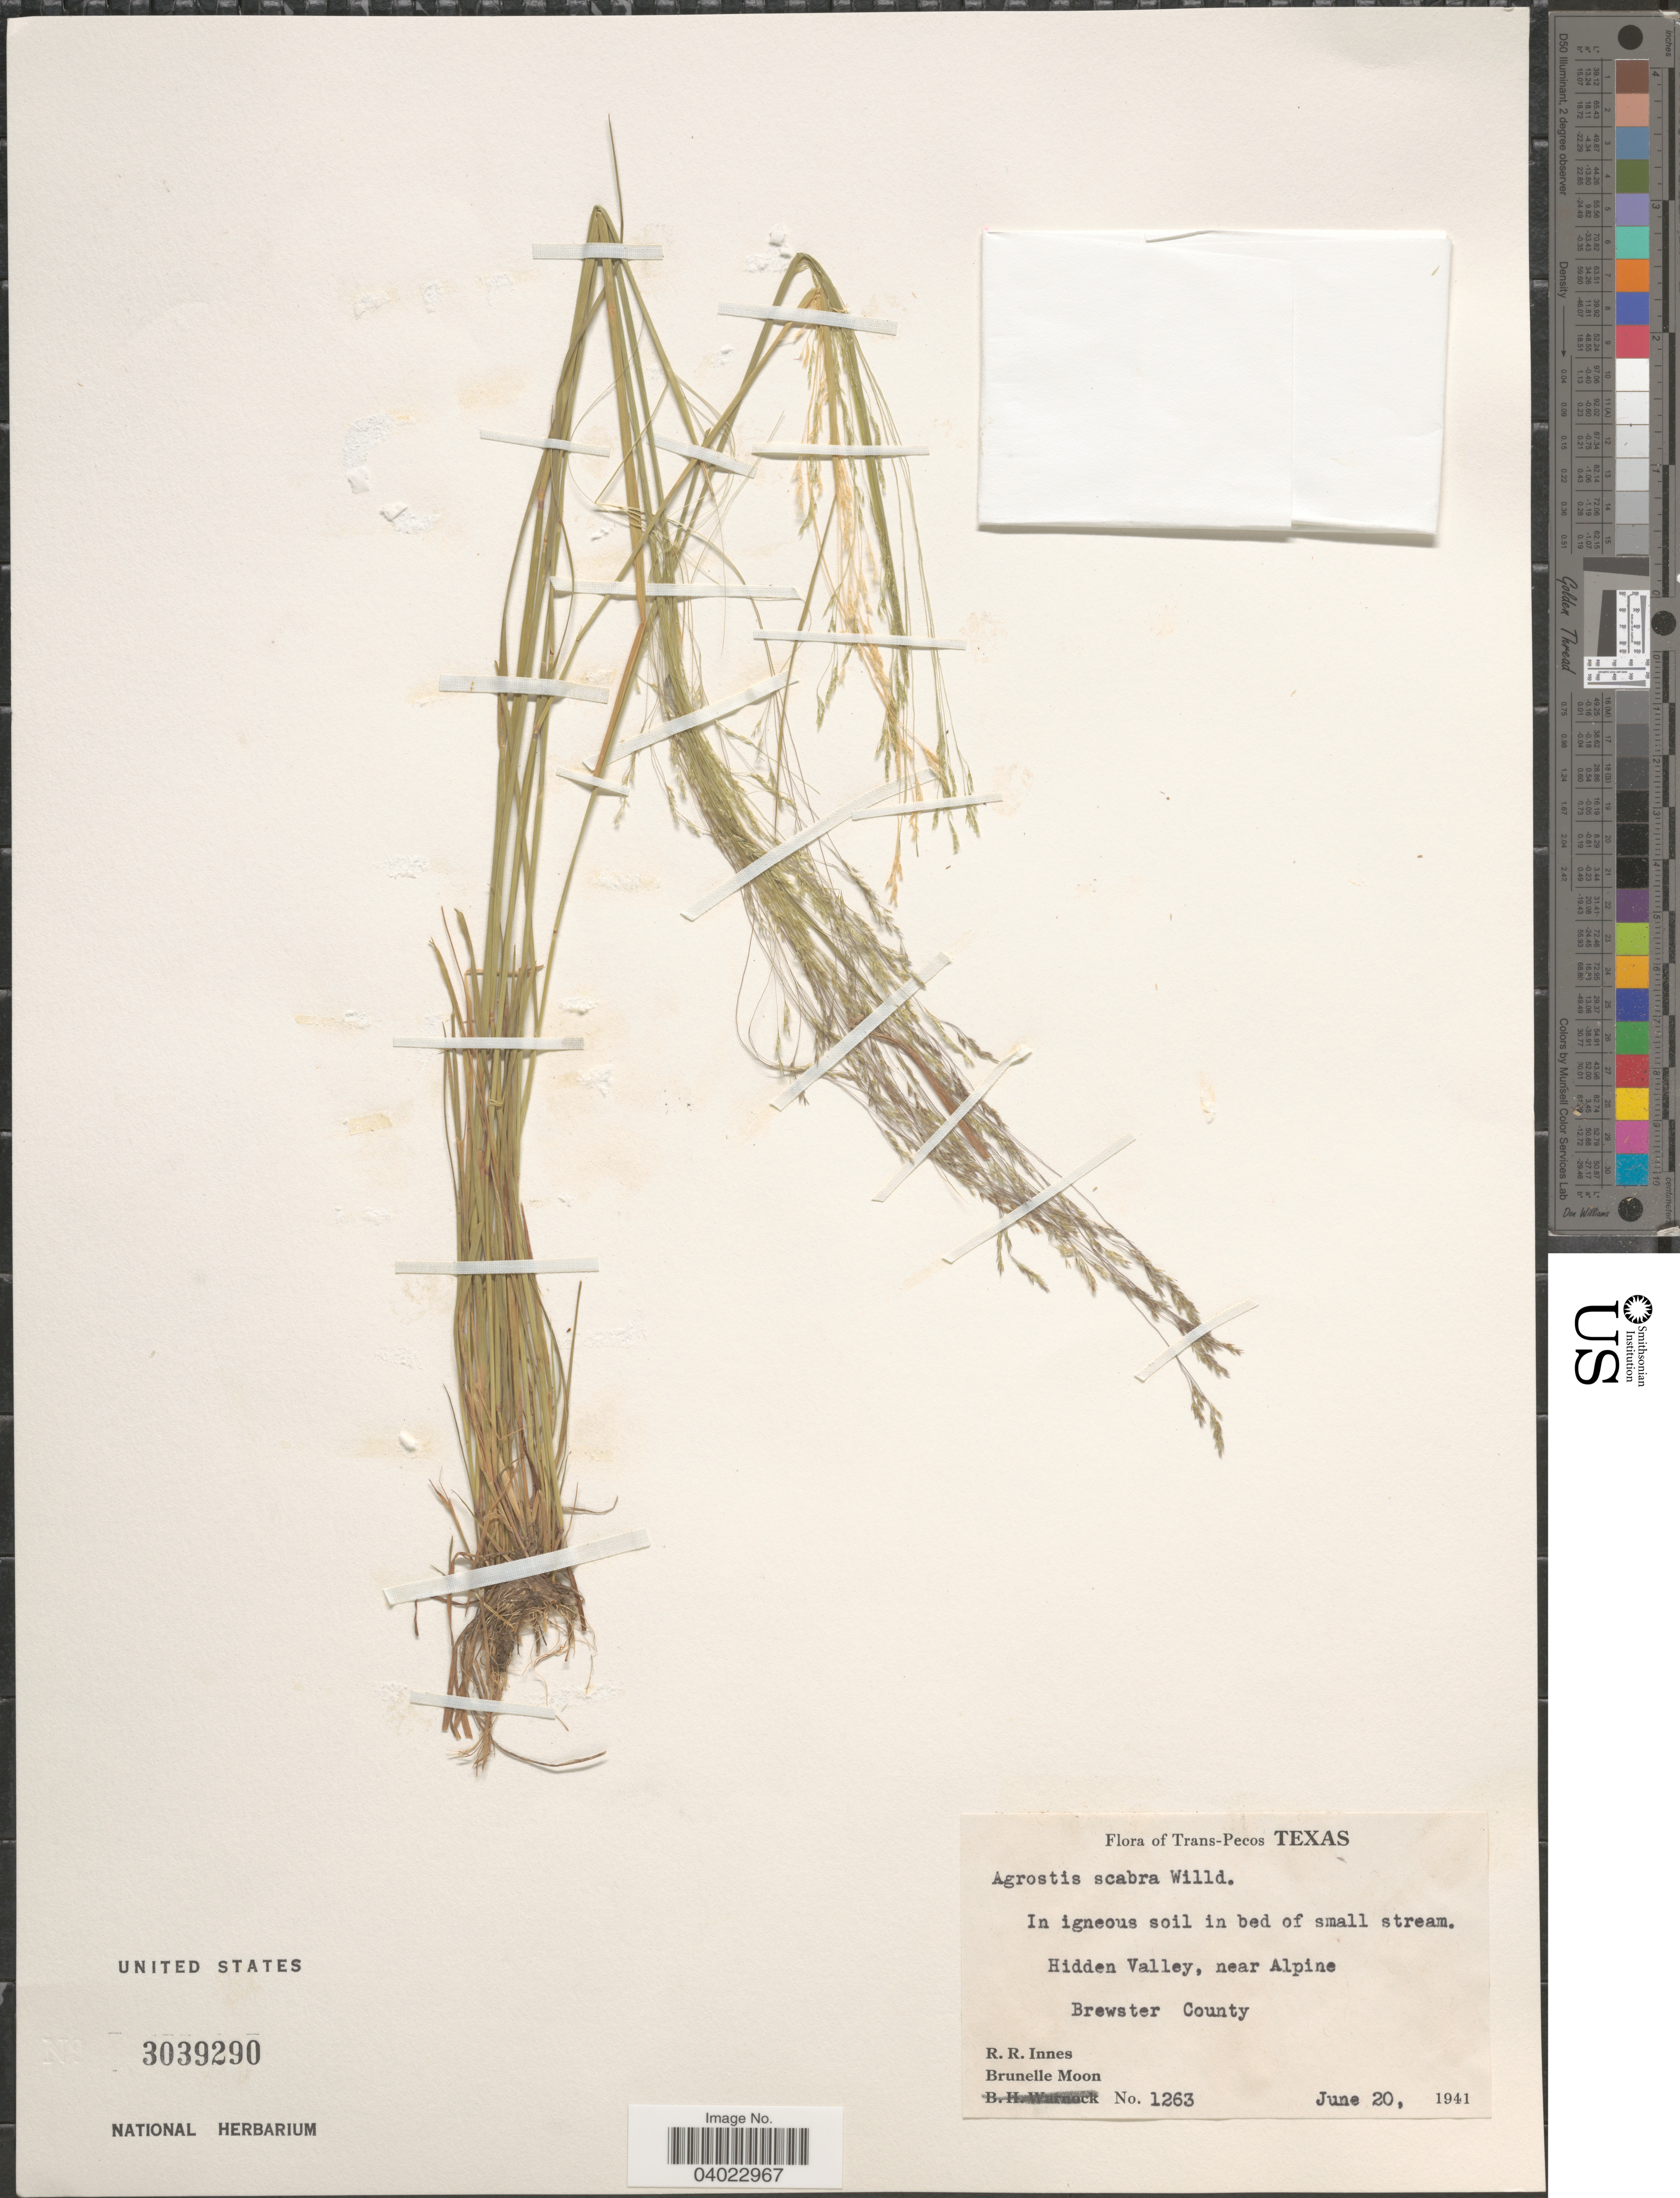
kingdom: Plantae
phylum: Tracheophyta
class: Liliopsida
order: Poales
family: Poaceae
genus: Agrostis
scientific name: Agrostis scabra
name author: Willd.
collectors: R. Rose-Innes & B. Moon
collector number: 1263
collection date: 1941-06-20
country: United States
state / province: Texas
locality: Trans-Pecos. Hidden Valley, near Alpine. Brewster County.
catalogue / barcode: US 3039290